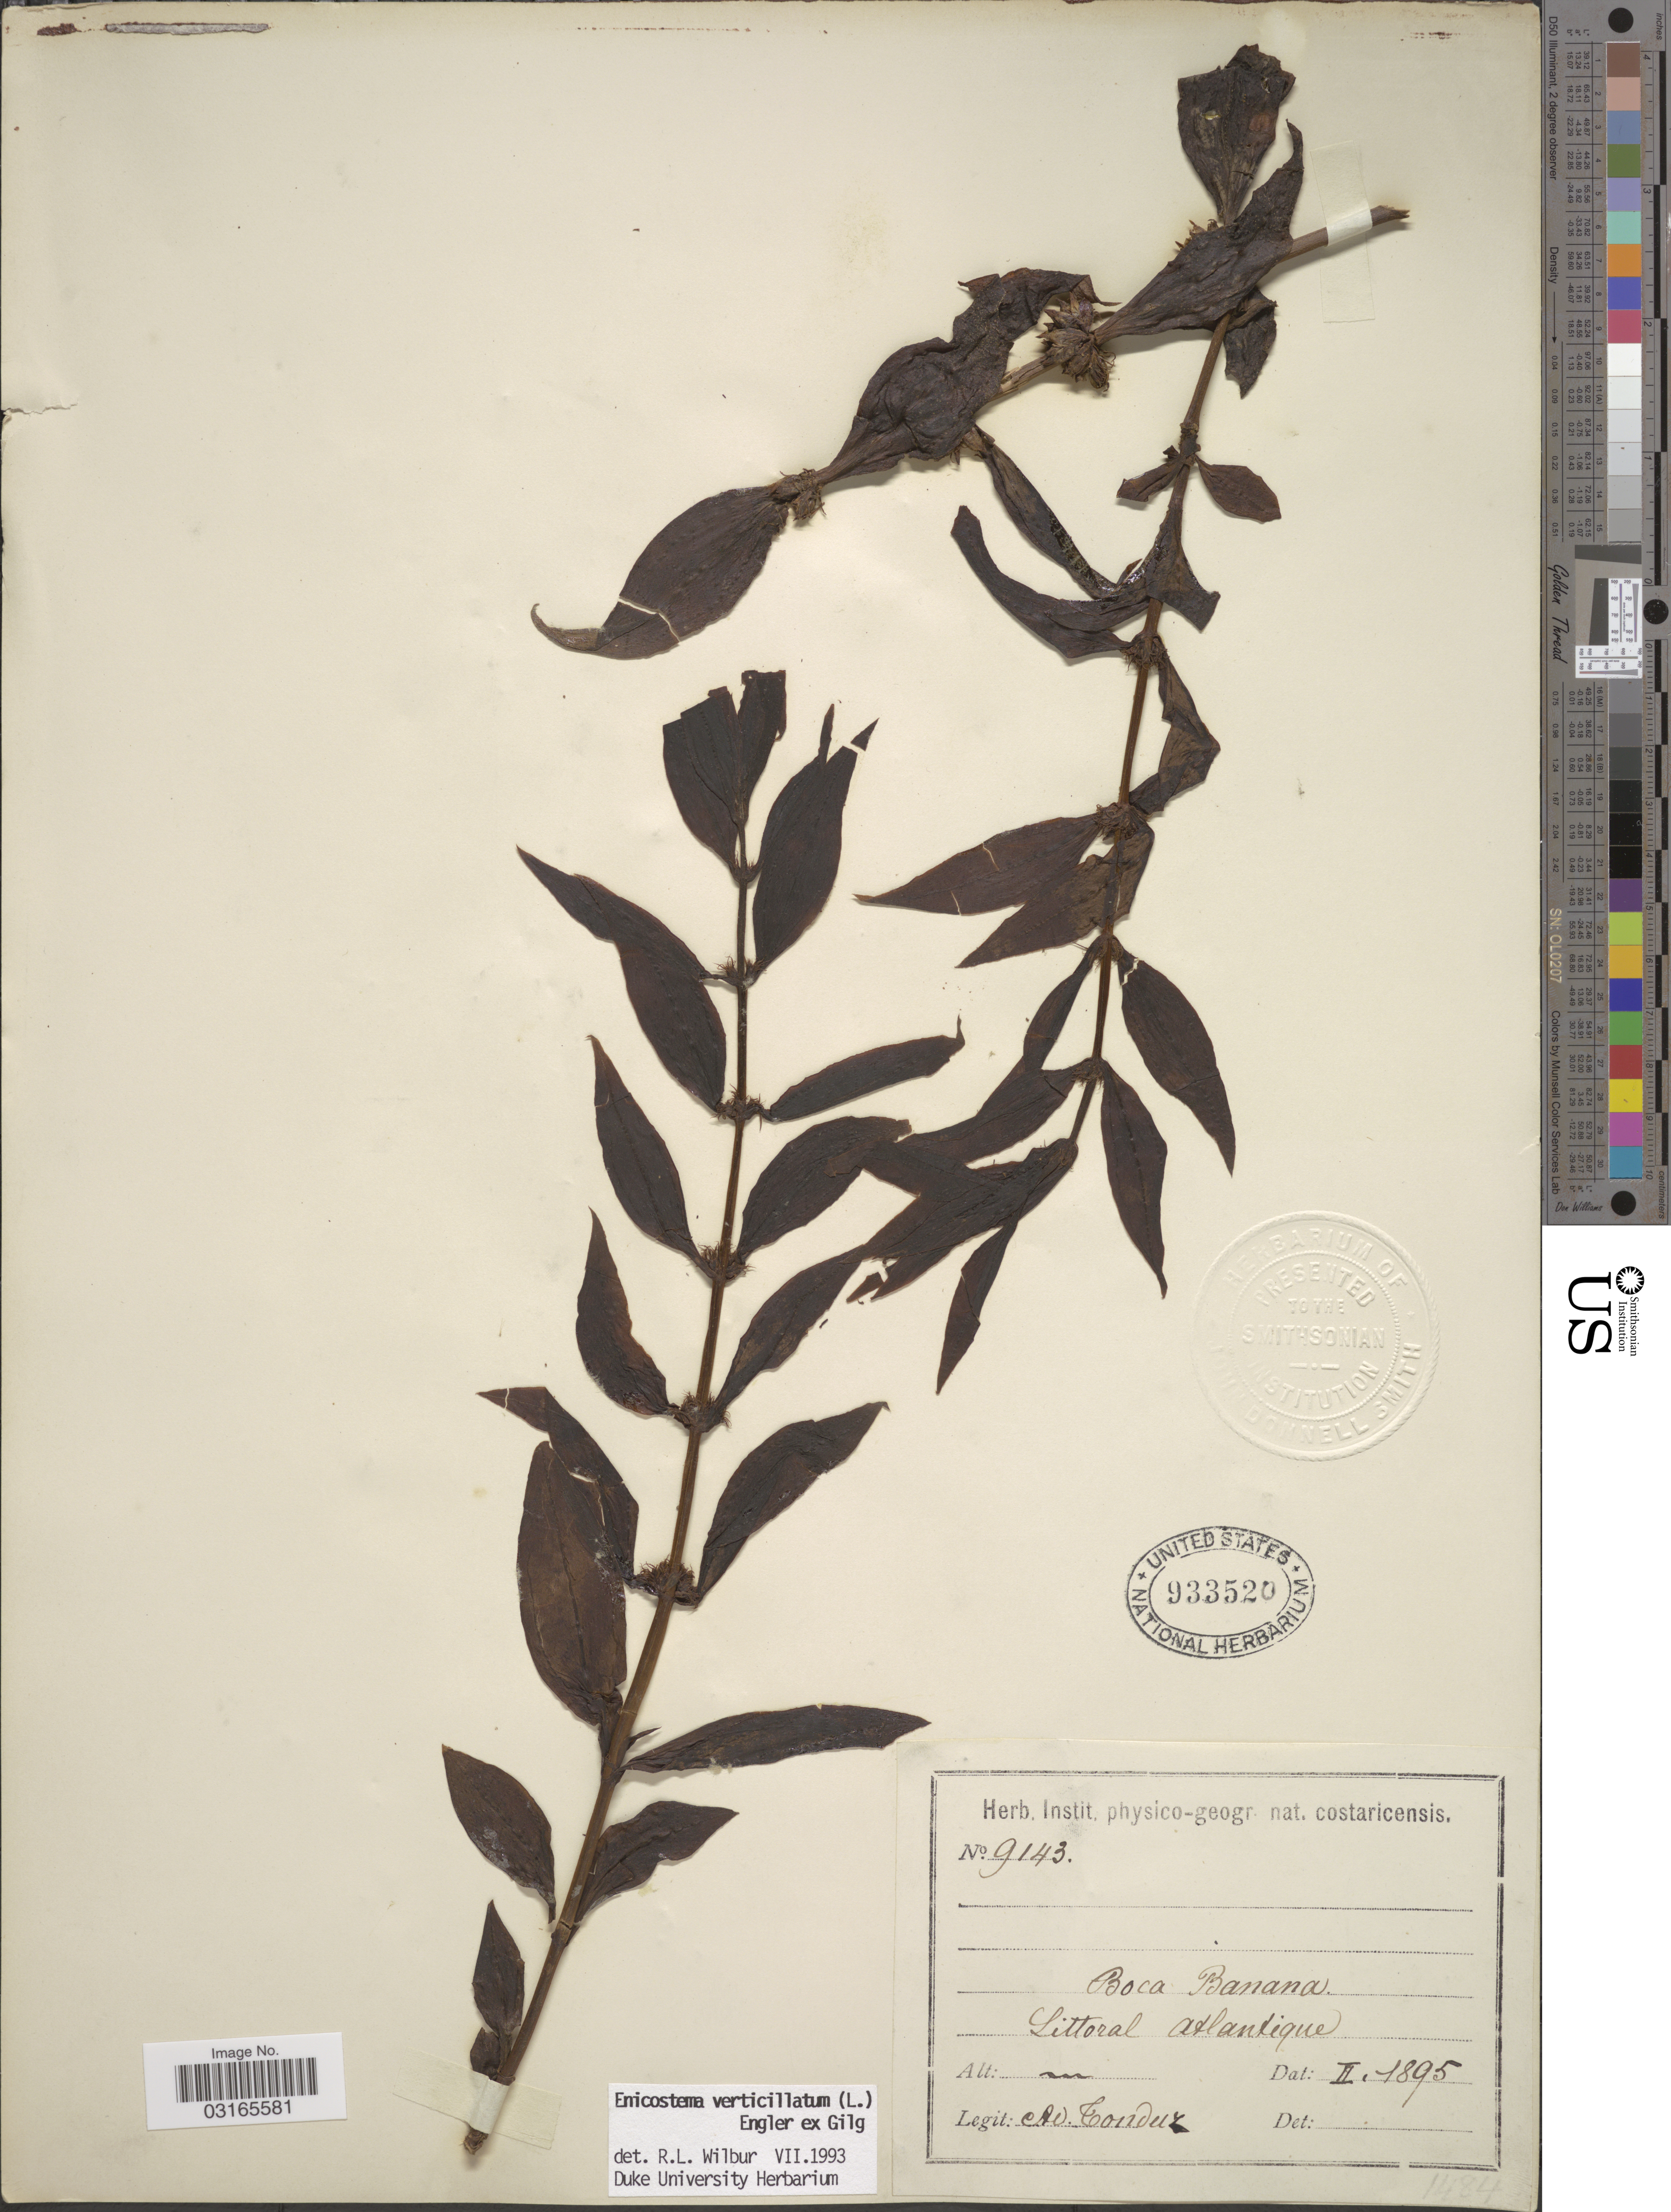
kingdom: Plantae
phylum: Tracheophyta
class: Magnoliopsida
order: Gentianales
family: Gentianaceae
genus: Enicostema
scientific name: Enicostema verticillatum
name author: (L.) Engl.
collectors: A. Tonduz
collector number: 9143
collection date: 1895-02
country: Costa Rica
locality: Boca Banana. Littoral Atlantique.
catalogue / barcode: US 933520